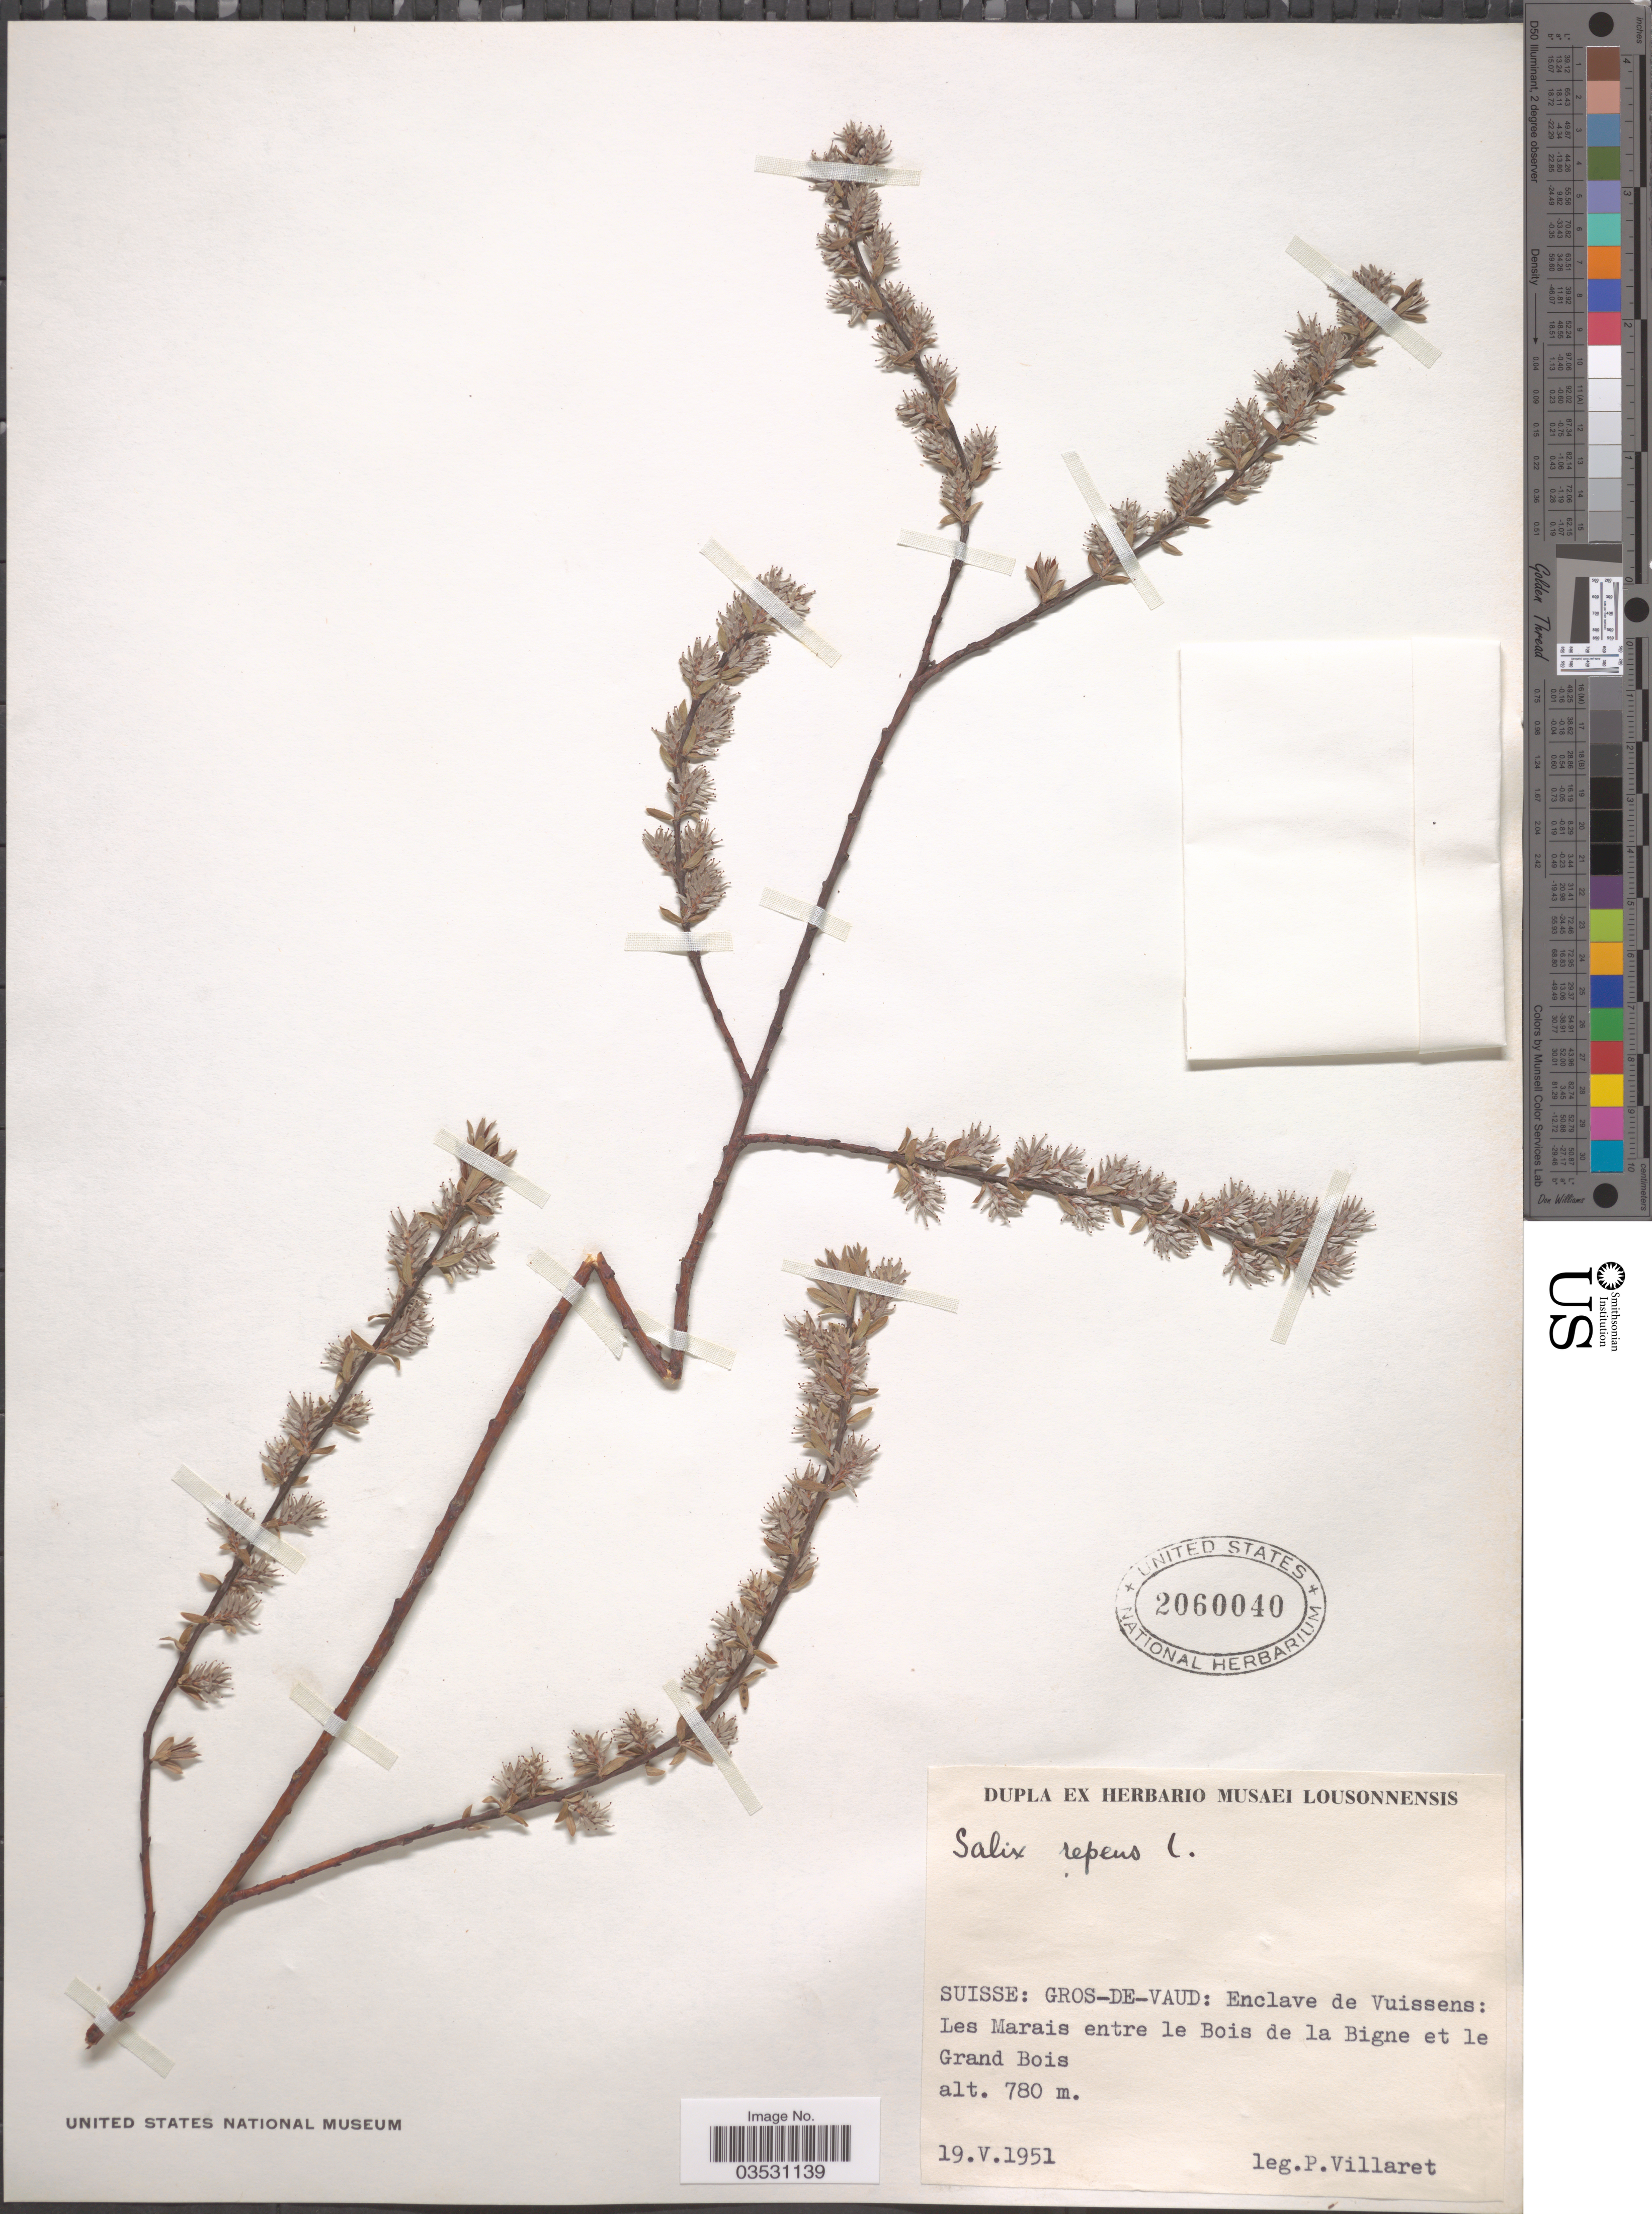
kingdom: Plantae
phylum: Tracheophyta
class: Magnoliopsida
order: Malpighiales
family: Salicaceae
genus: Salix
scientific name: Salix repens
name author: L.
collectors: P. Villaret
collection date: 1951-05-19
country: Switzerland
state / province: Vaud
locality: Suisse: Gros-De-Vaud: Enclave de Vuissens: Les Marais entre le Bois de la Bigne et le Grand Bois.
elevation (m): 780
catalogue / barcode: US 2060040